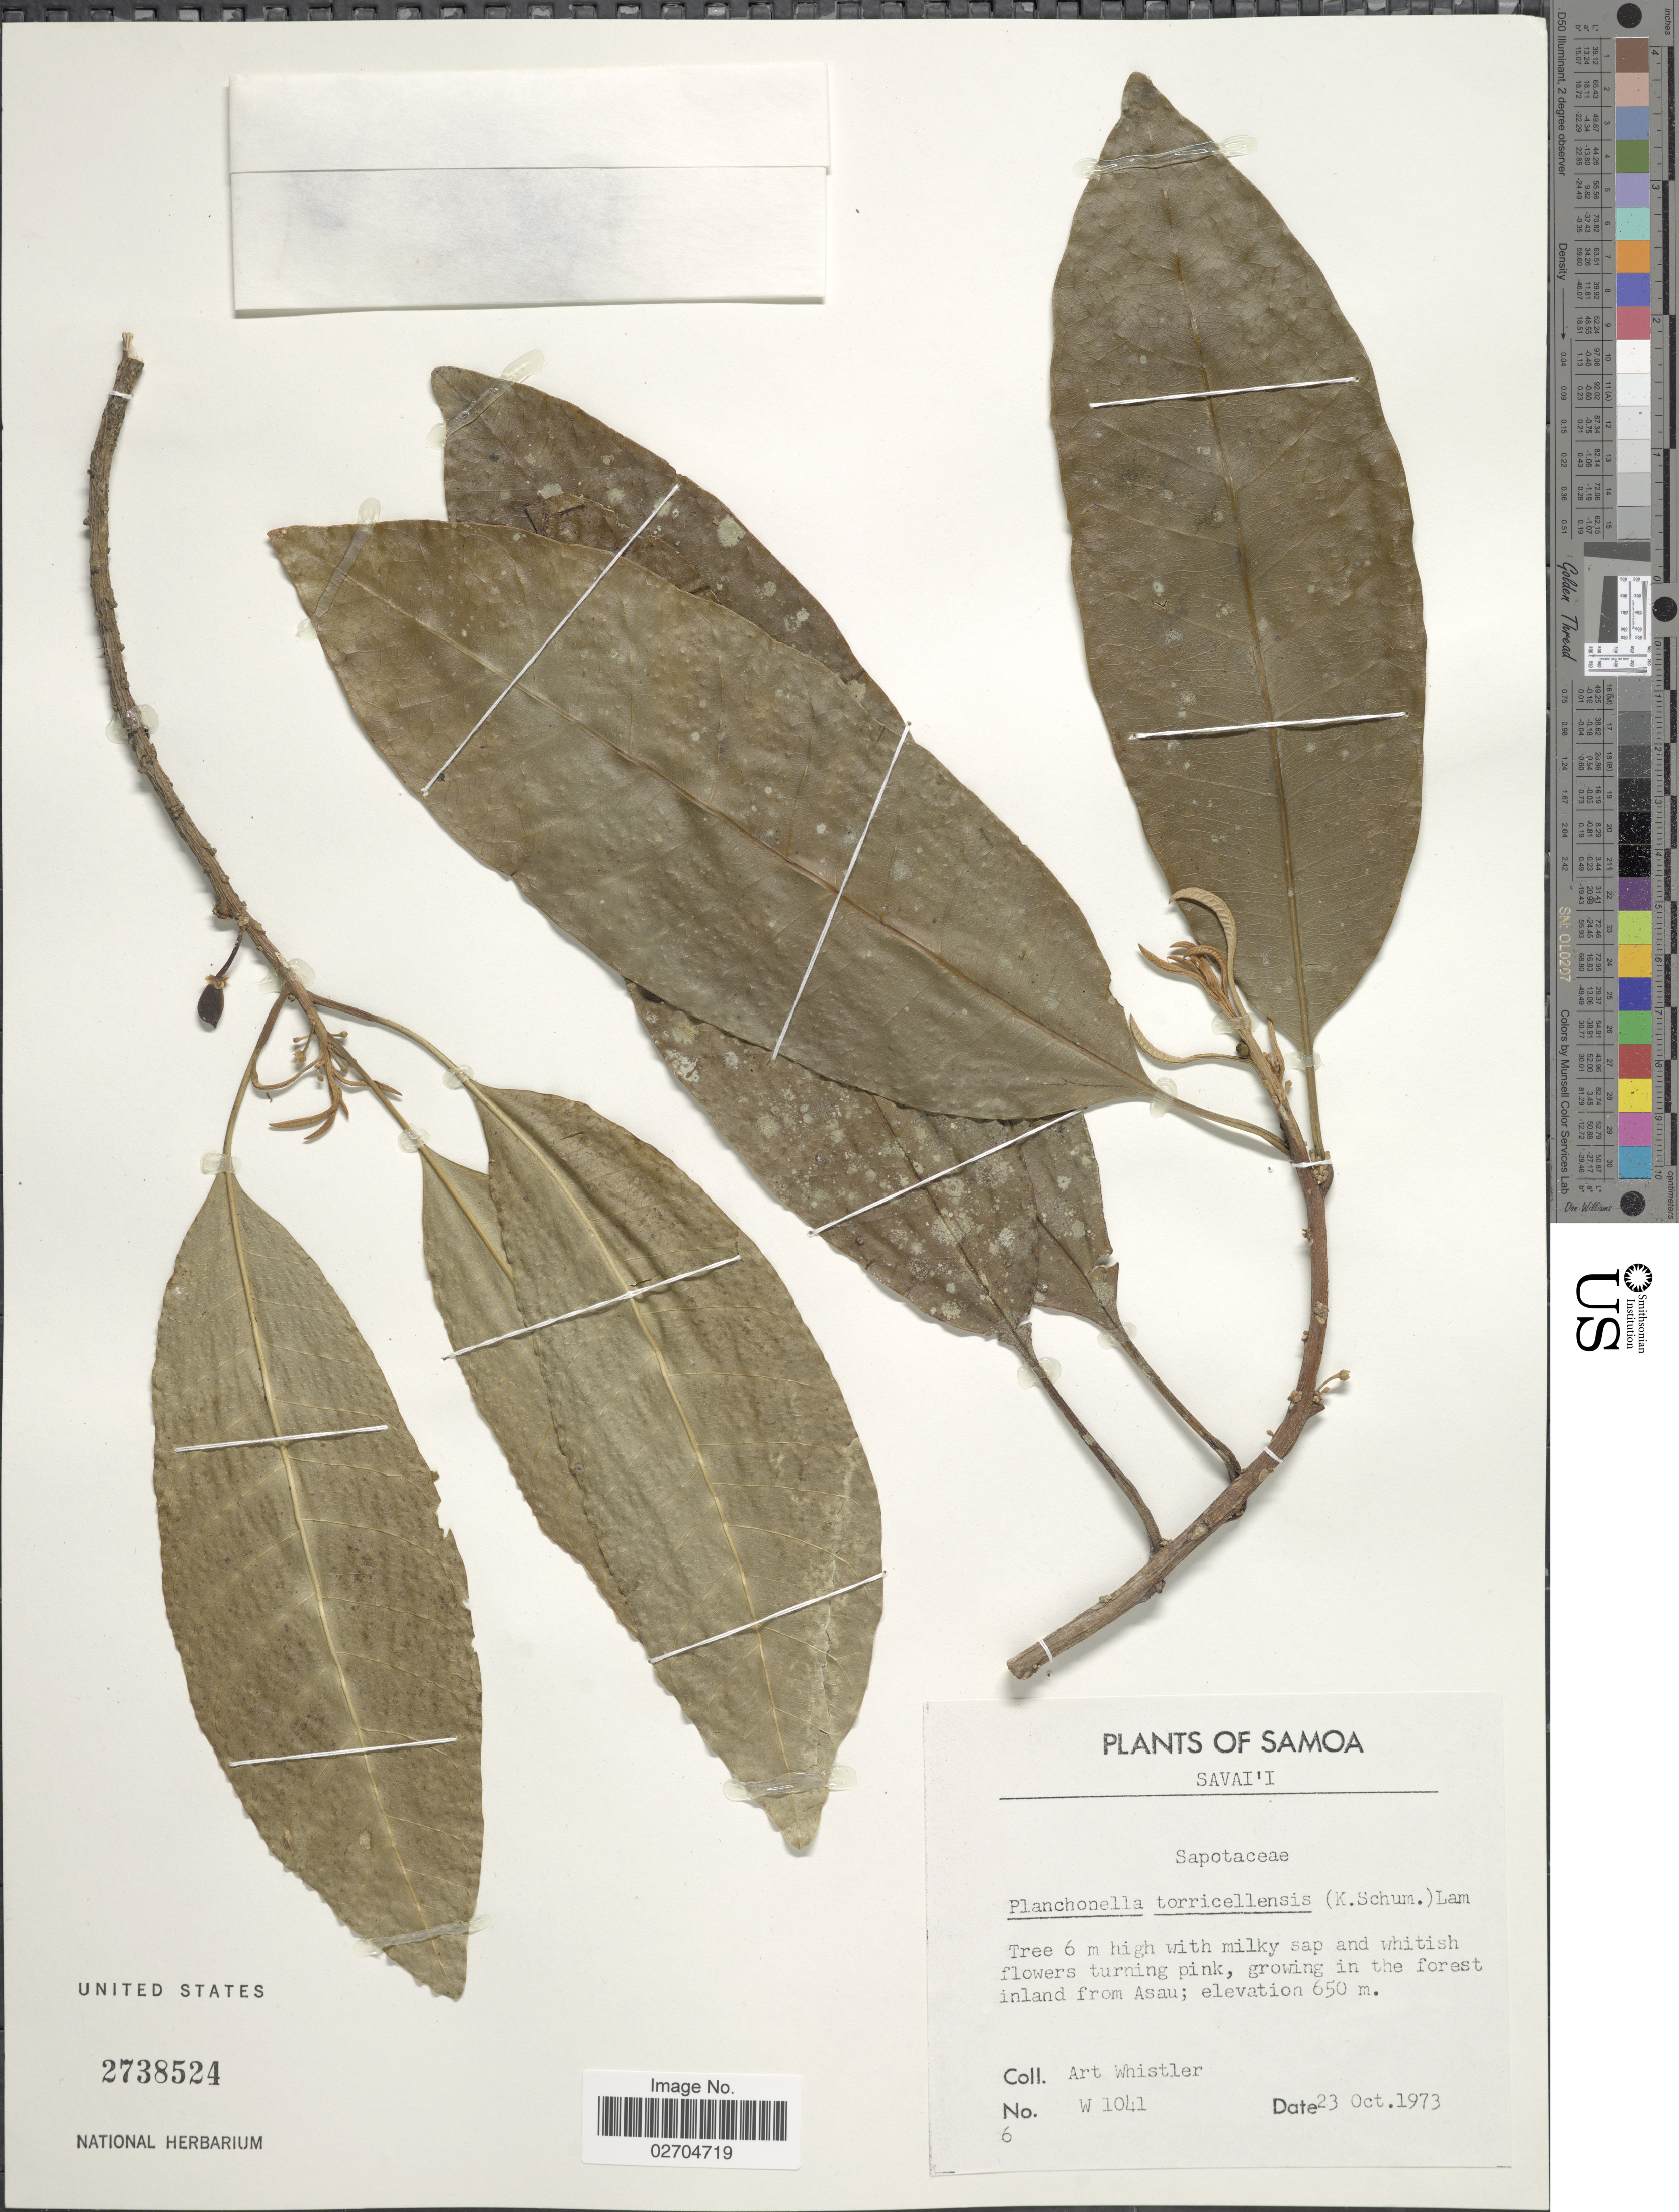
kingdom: Plantae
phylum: Tracheophyta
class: Magnoliopsida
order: Ericales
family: Sapotaceae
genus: Planchonella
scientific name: Planchonella torricellensis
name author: (K. Schum.) H.J. Lam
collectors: A. Whistler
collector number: W 1041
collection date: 1973-10-23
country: Samoa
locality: Samoa. Savai'i. Forest inland from Asau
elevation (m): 650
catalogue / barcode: US 2738524